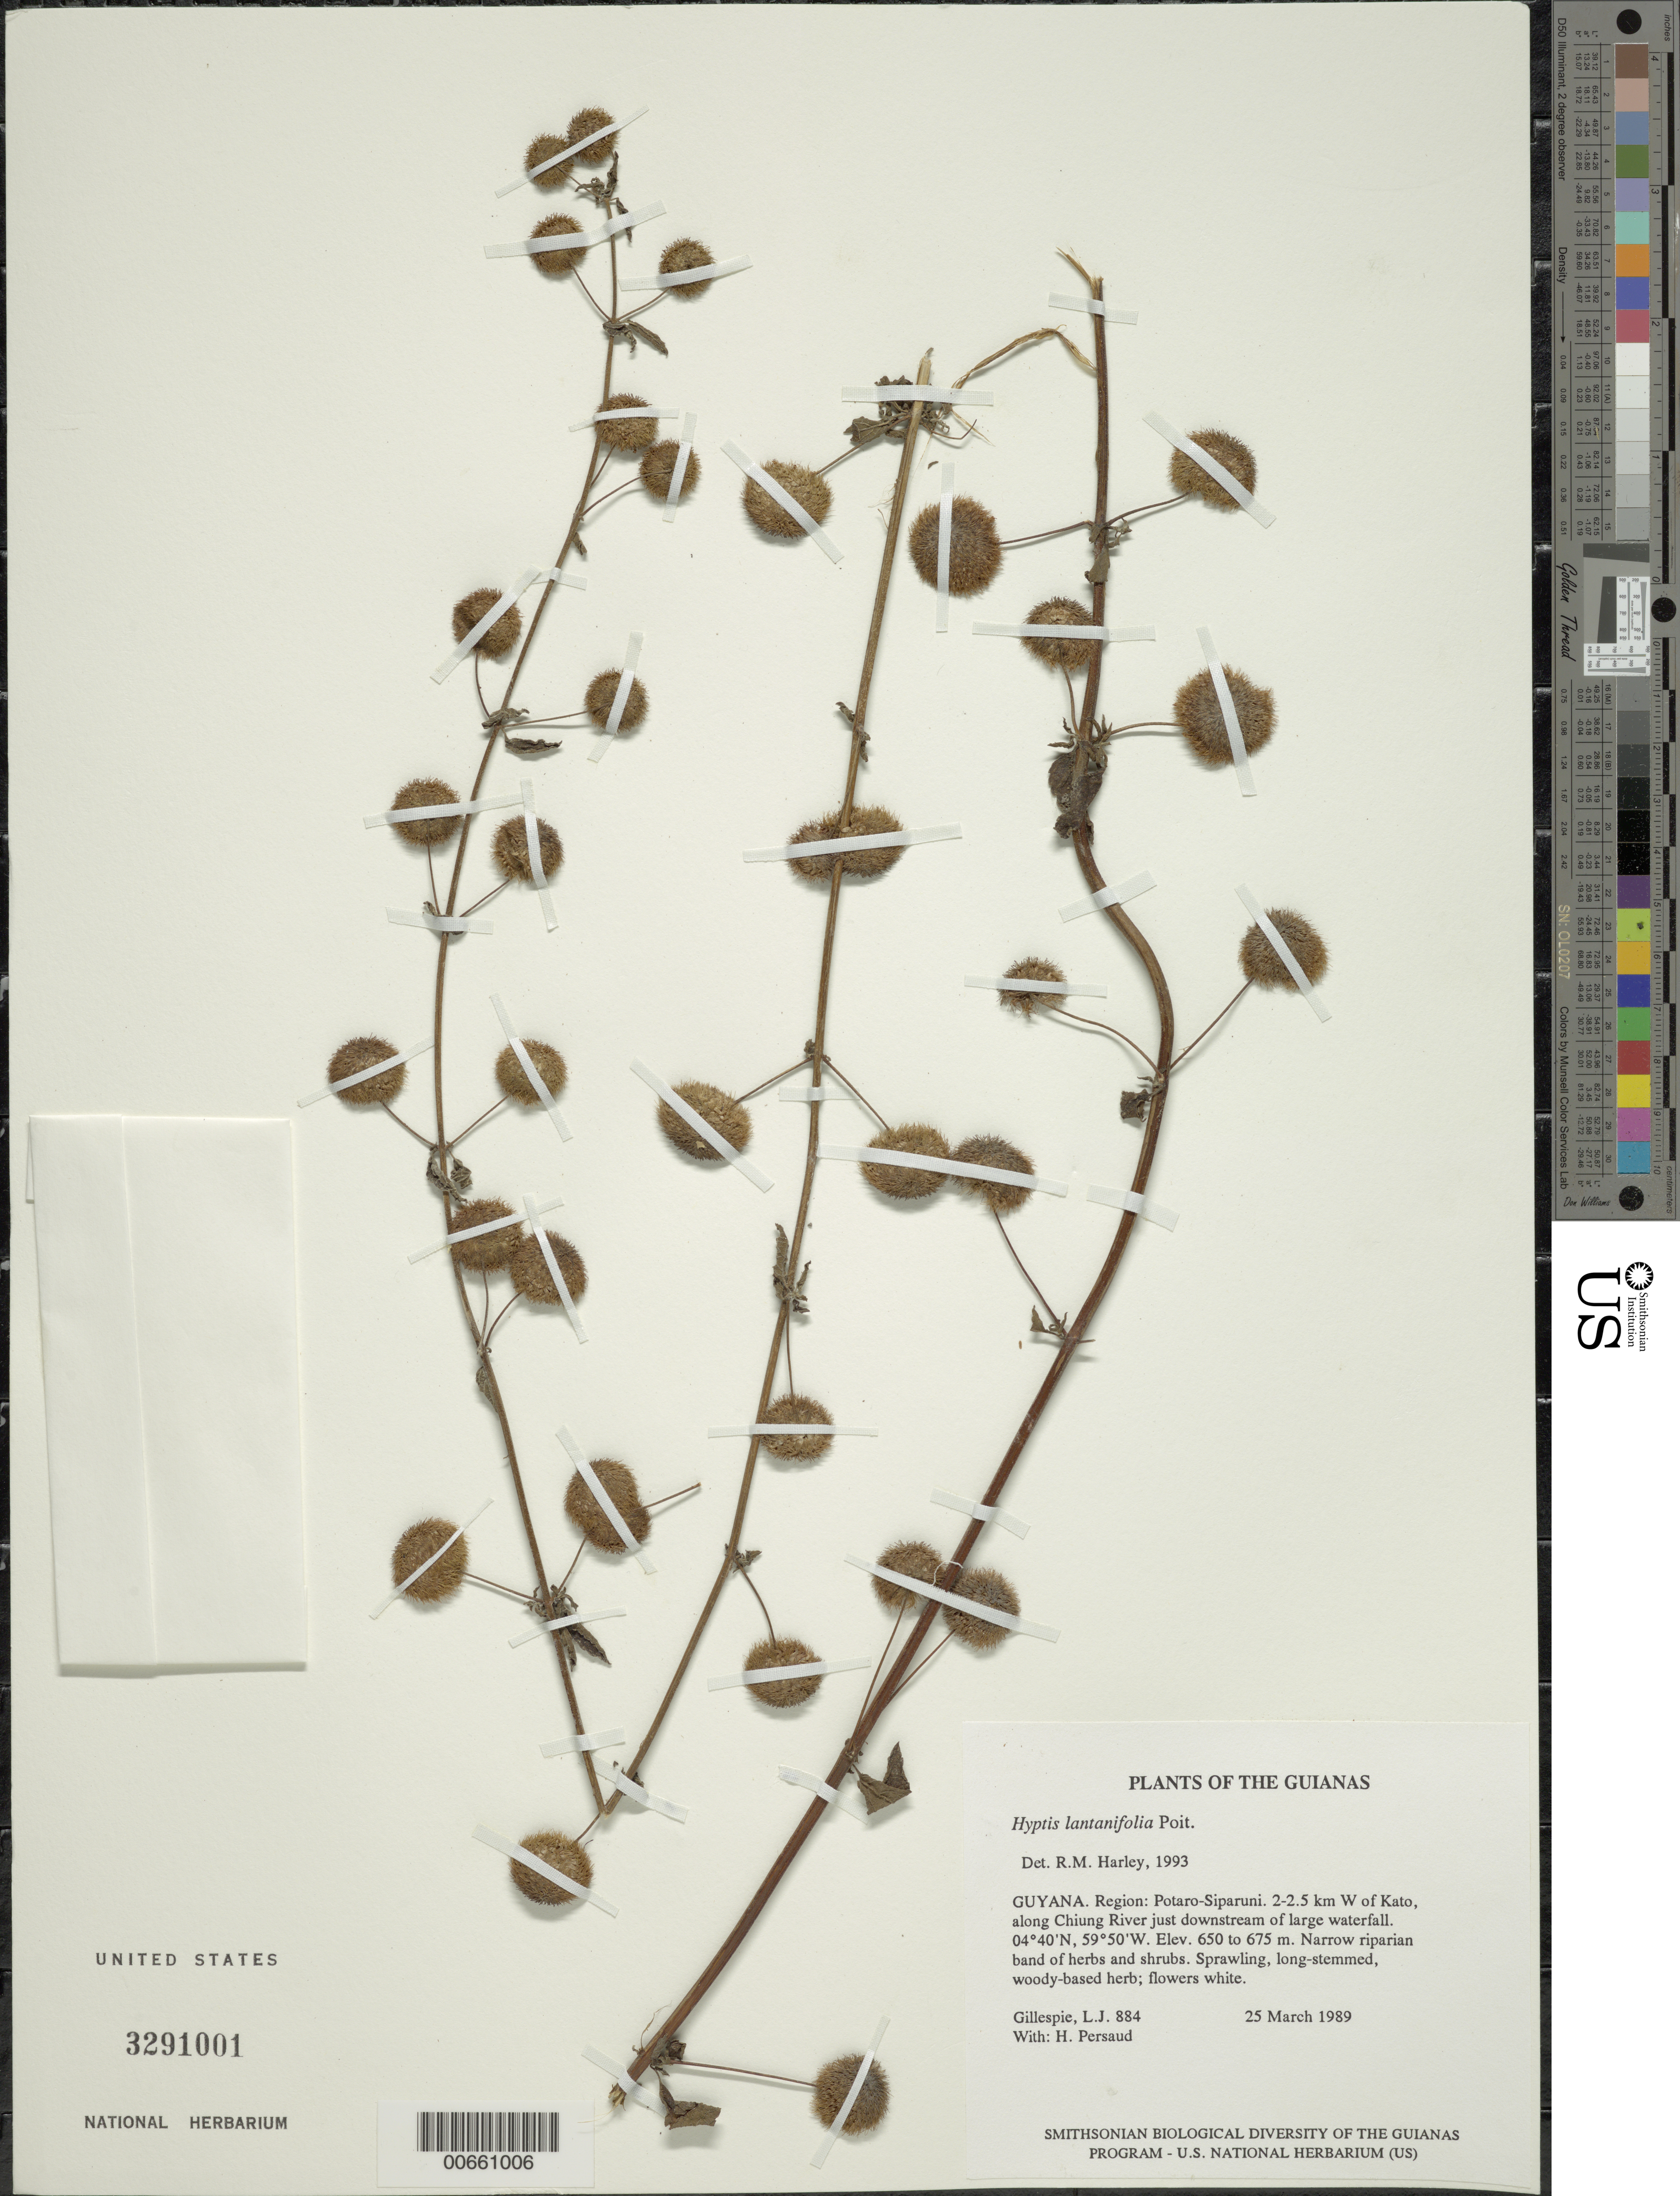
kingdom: Plantae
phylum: Tracheophyta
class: Magnoliopsida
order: Lamiales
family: Lamiaceae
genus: Hyptis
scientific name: Hyptis lantanifolia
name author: Poit.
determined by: Harley, R. M.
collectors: L. J. Gillespie & H. Persaud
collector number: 884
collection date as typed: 25 March 1989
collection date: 1989-03-25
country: Guyana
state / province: Potaro-Siparuni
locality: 2-2.5 km W of Kato, along Chiung River just downstream of large waterfall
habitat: Narrow riparian band of herbs and shrubs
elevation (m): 650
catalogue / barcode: US 3291101